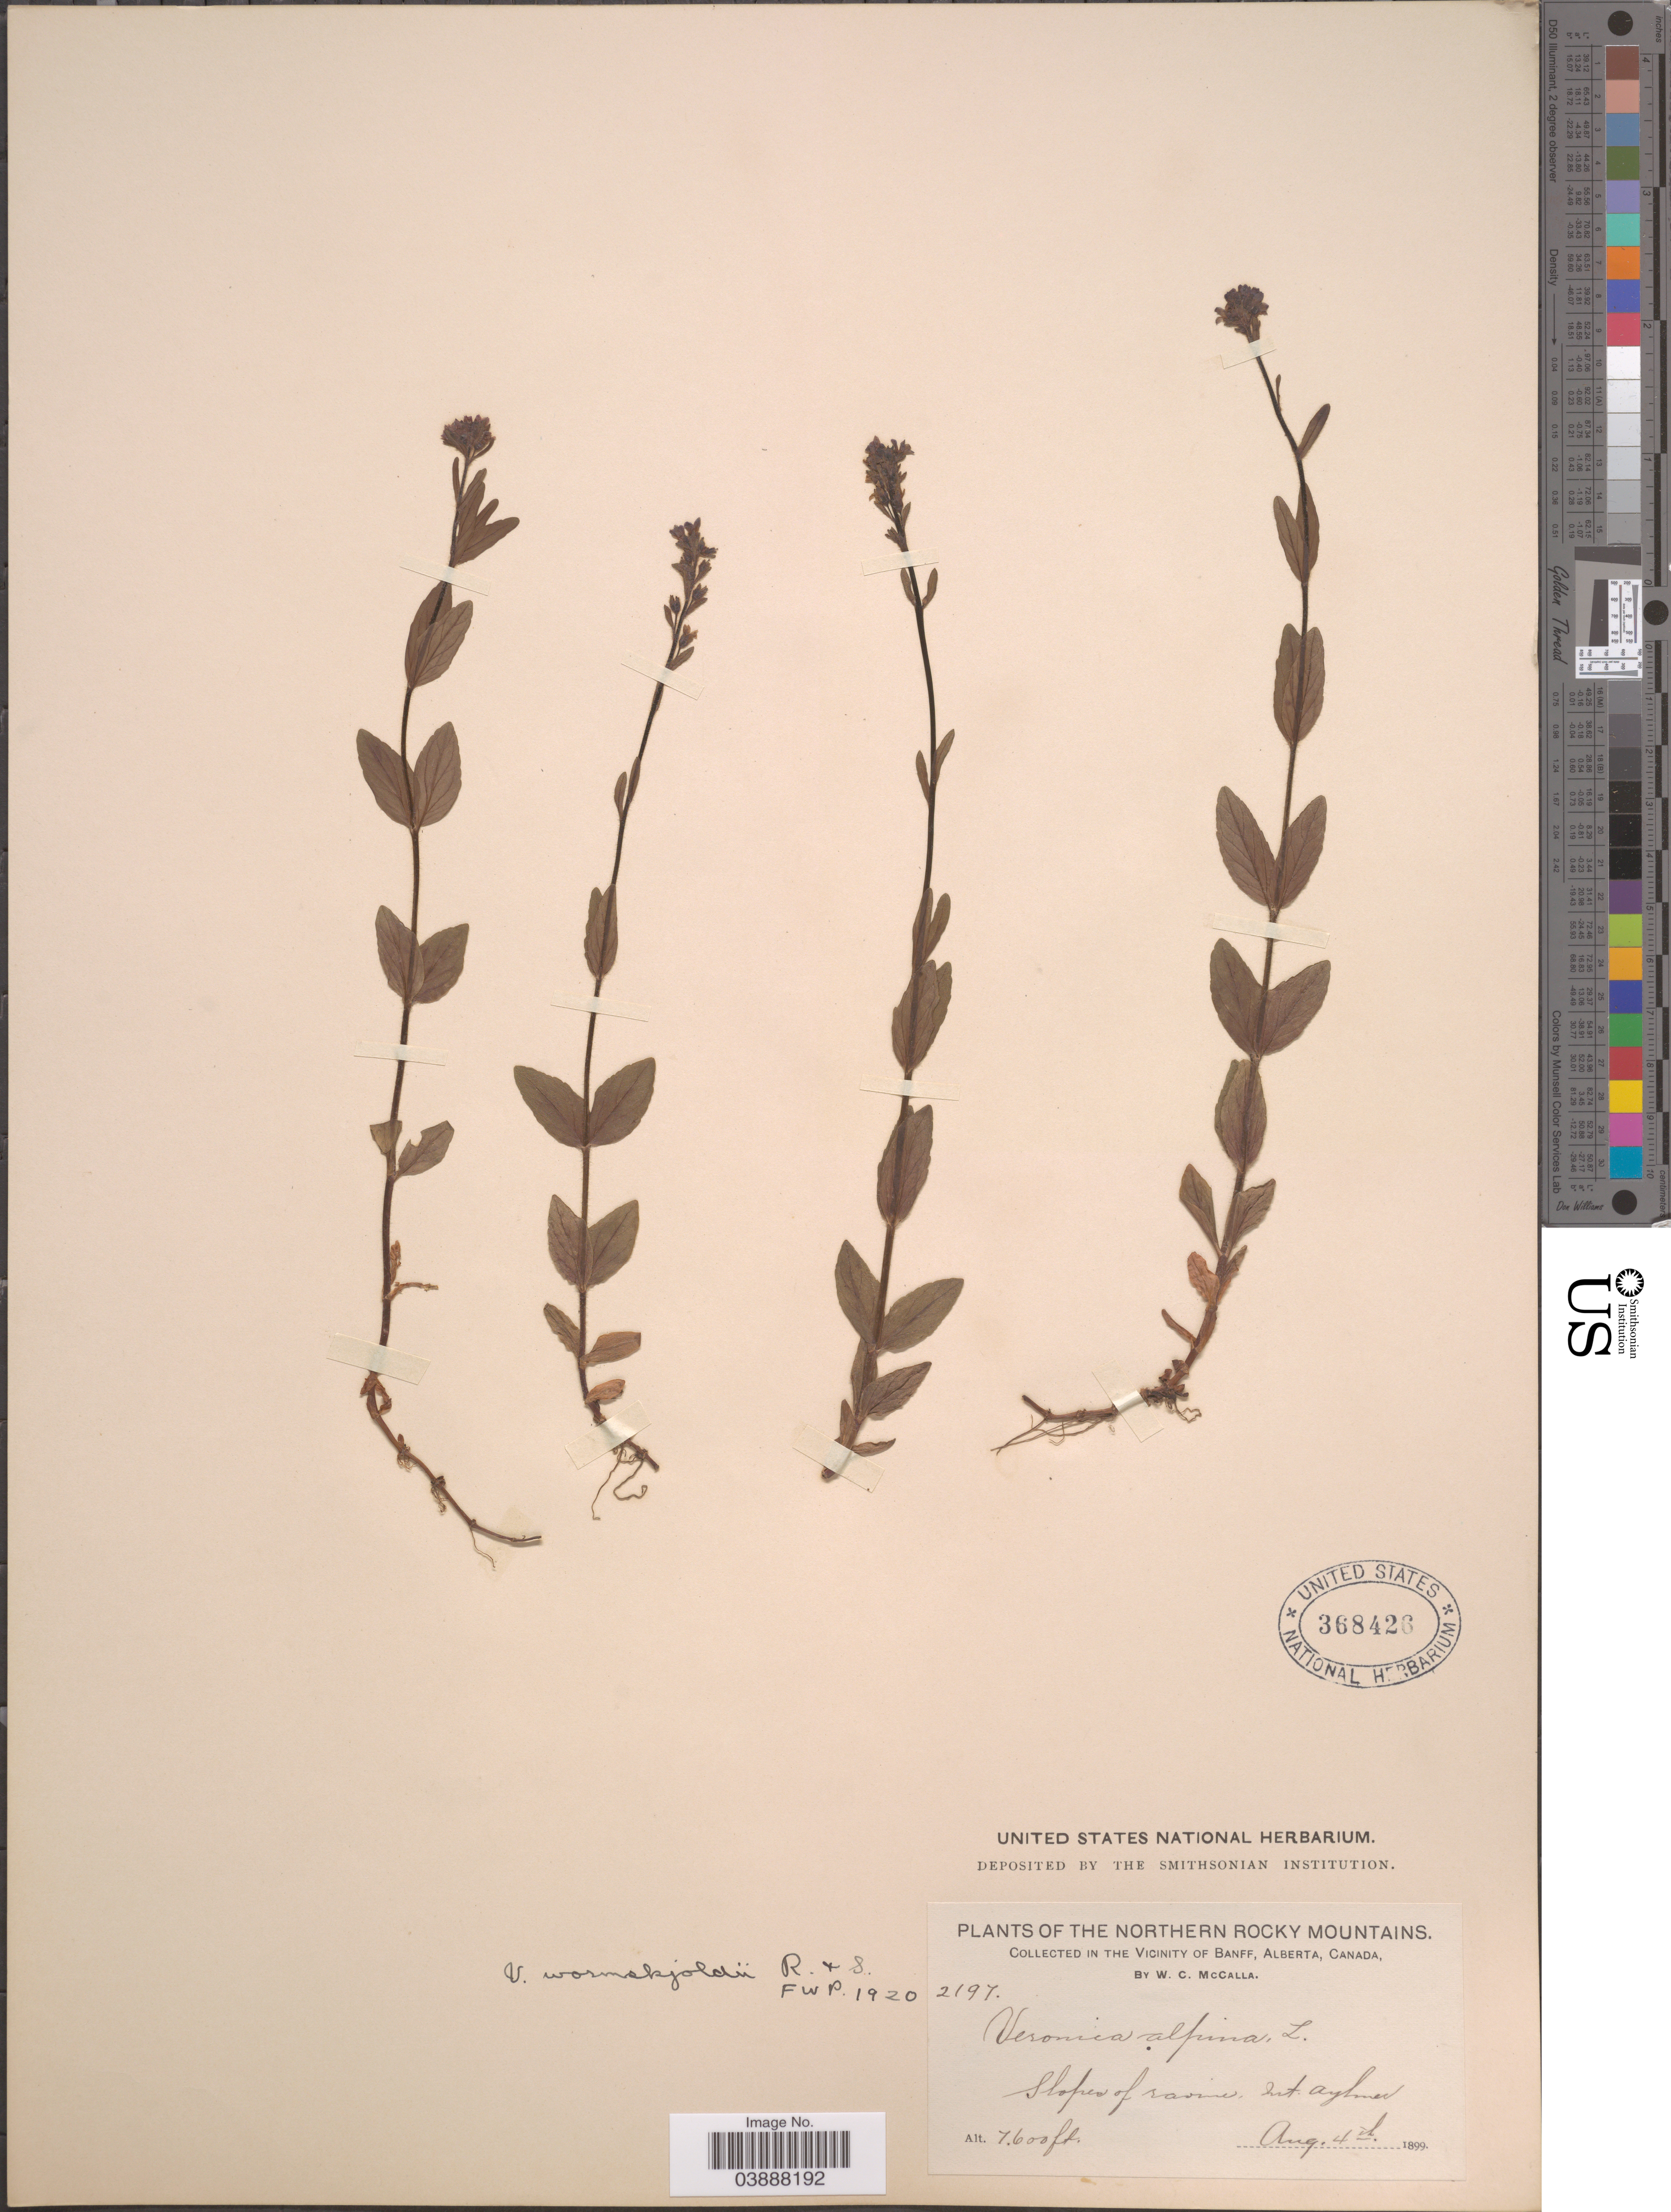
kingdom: Plantae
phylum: Tracheophyta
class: Magnoliopsida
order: Lamiales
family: Plantaginaceae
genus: Veronica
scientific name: Veronica wormskjoldii subsp. wormskjoldii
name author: Roem. & Schult.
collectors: W. McCalla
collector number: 2197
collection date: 1899-08-04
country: Canada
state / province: Alberta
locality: Northern Rocky Mountains. In the Vicinity of Banff.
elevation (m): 2316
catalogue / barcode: US 368426